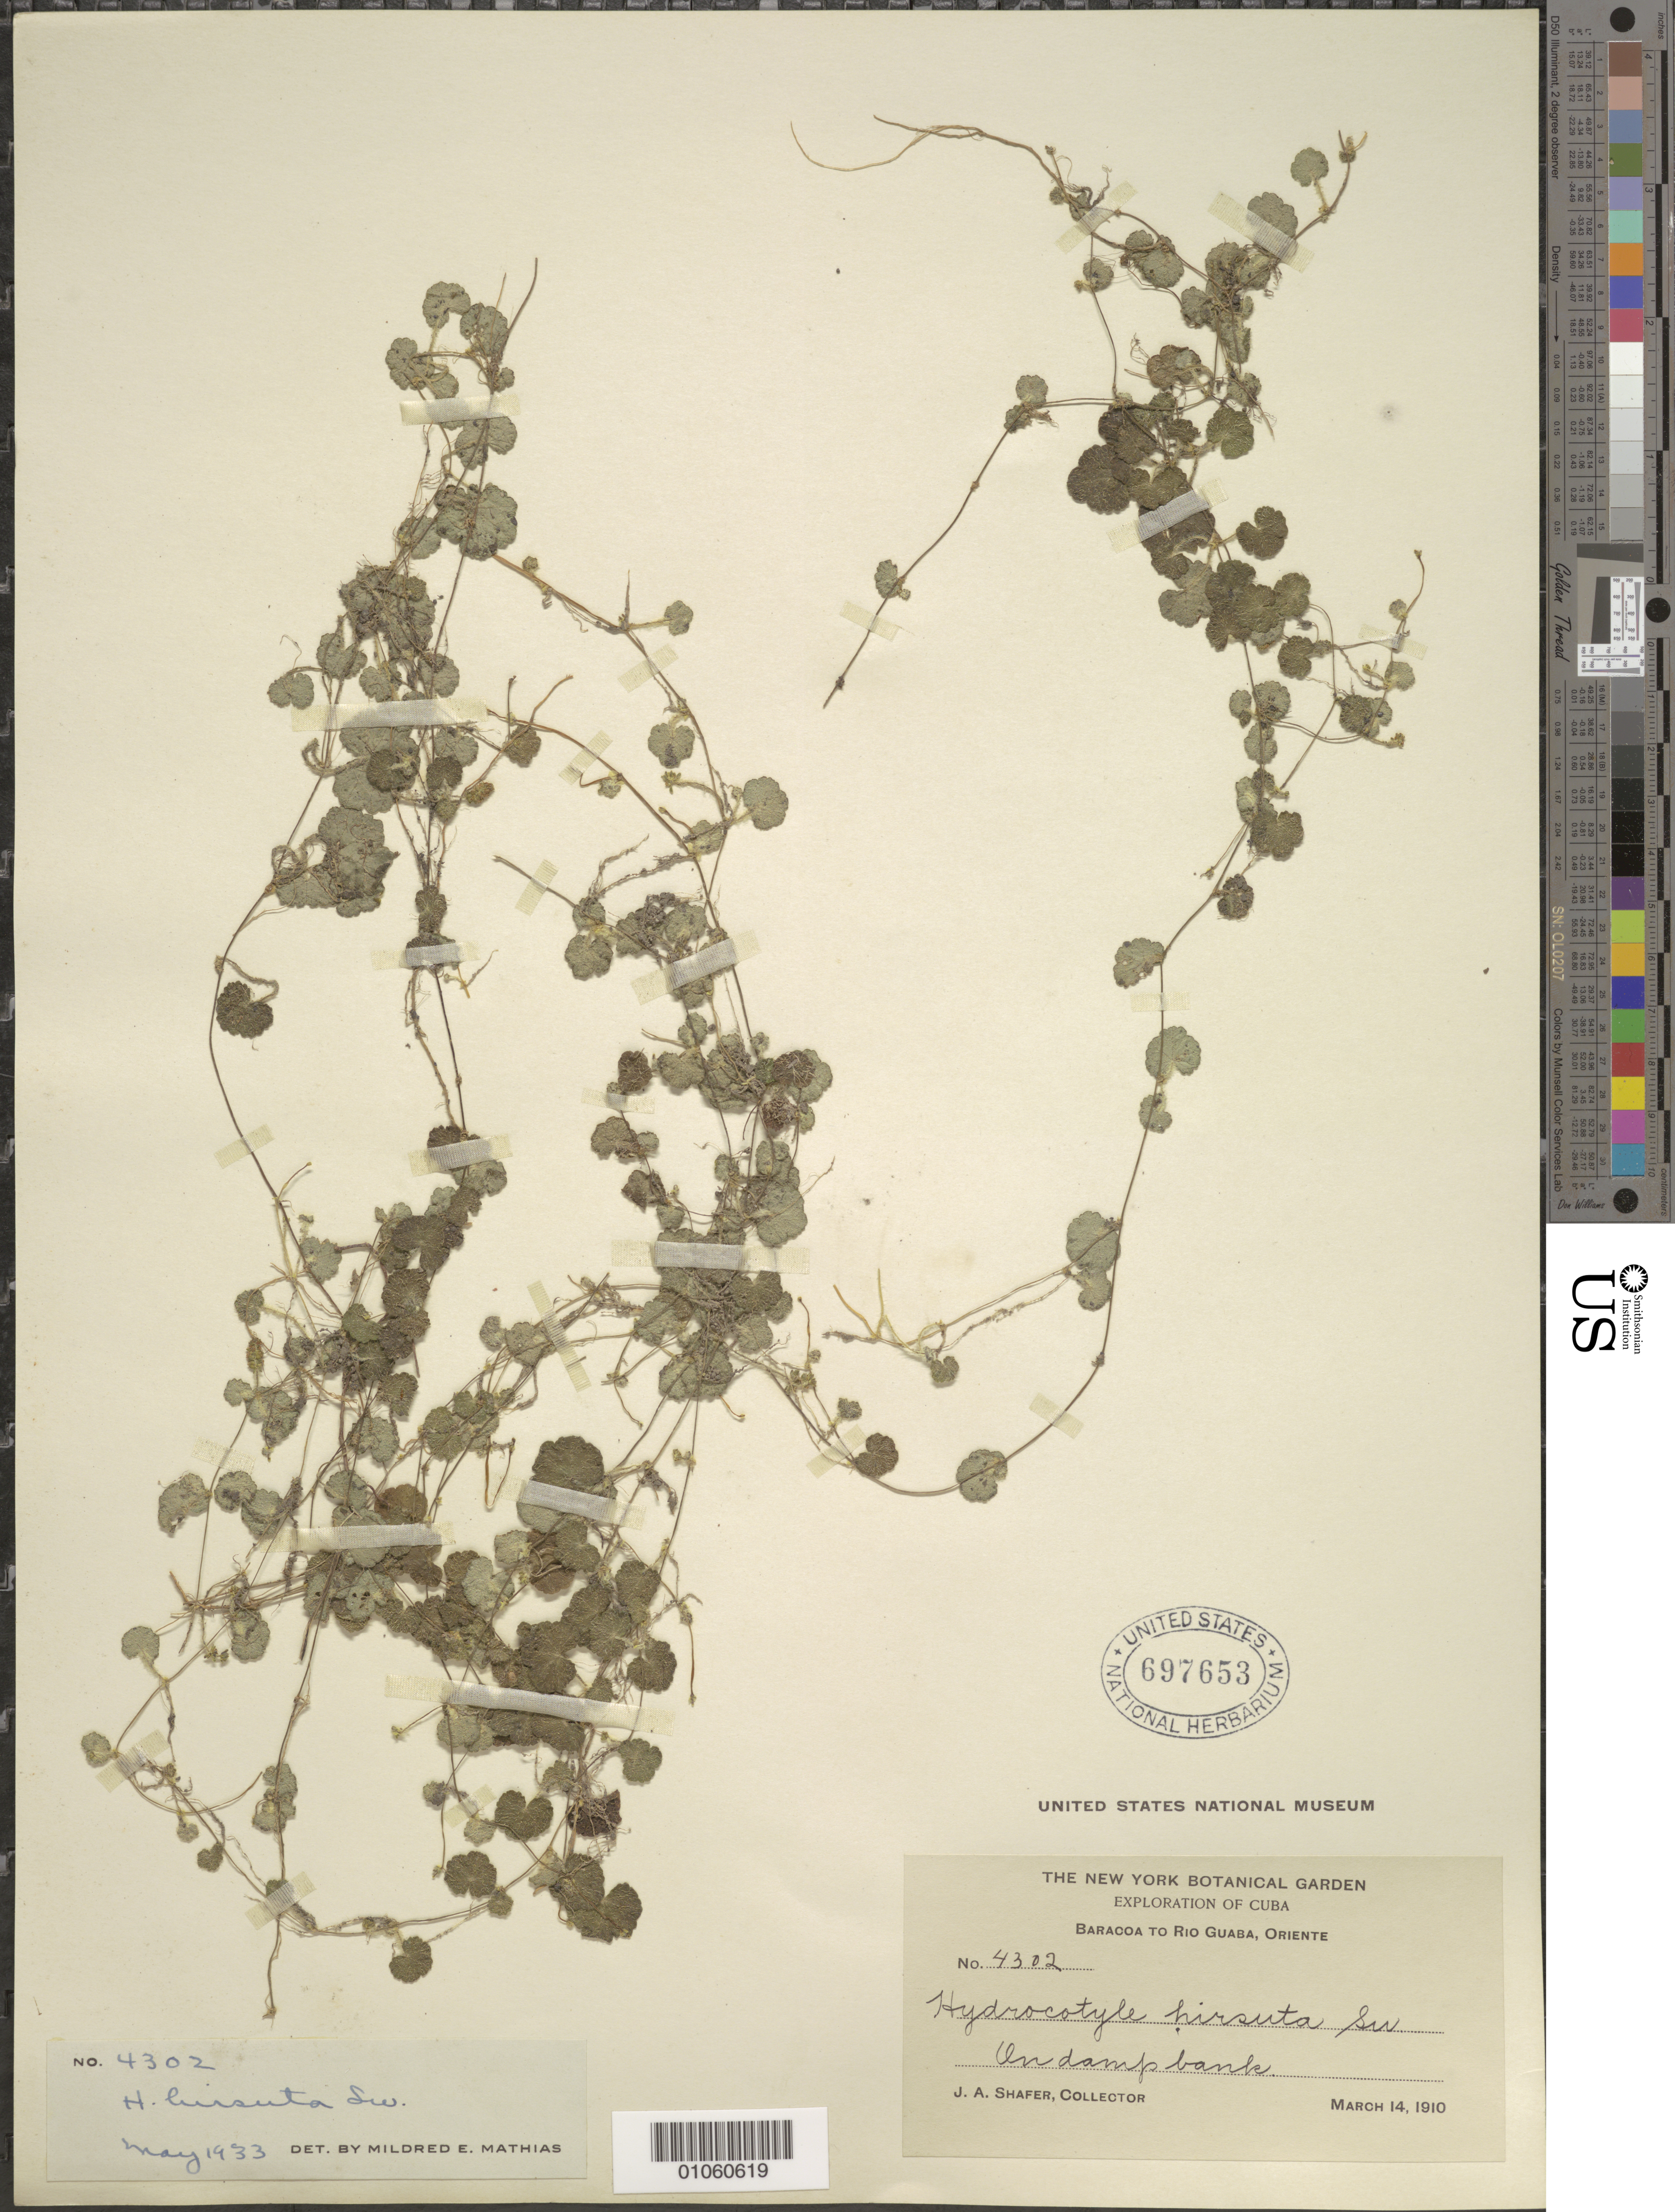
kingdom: Plantae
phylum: Tracheophyta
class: Magnoliopsida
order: Apiales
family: Araliaceae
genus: Hydrocotyle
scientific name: Hydrocotyle hirsuta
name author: Sw.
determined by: Mathias, M. E.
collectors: J. A. Shafer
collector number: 4302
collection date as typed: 14 Mar 1910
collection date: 1910-03-14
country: Cuba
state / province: Guantanamo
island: Cuba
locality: Baracoa to Río Guaba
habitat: On damp bank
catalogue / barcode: US 697653